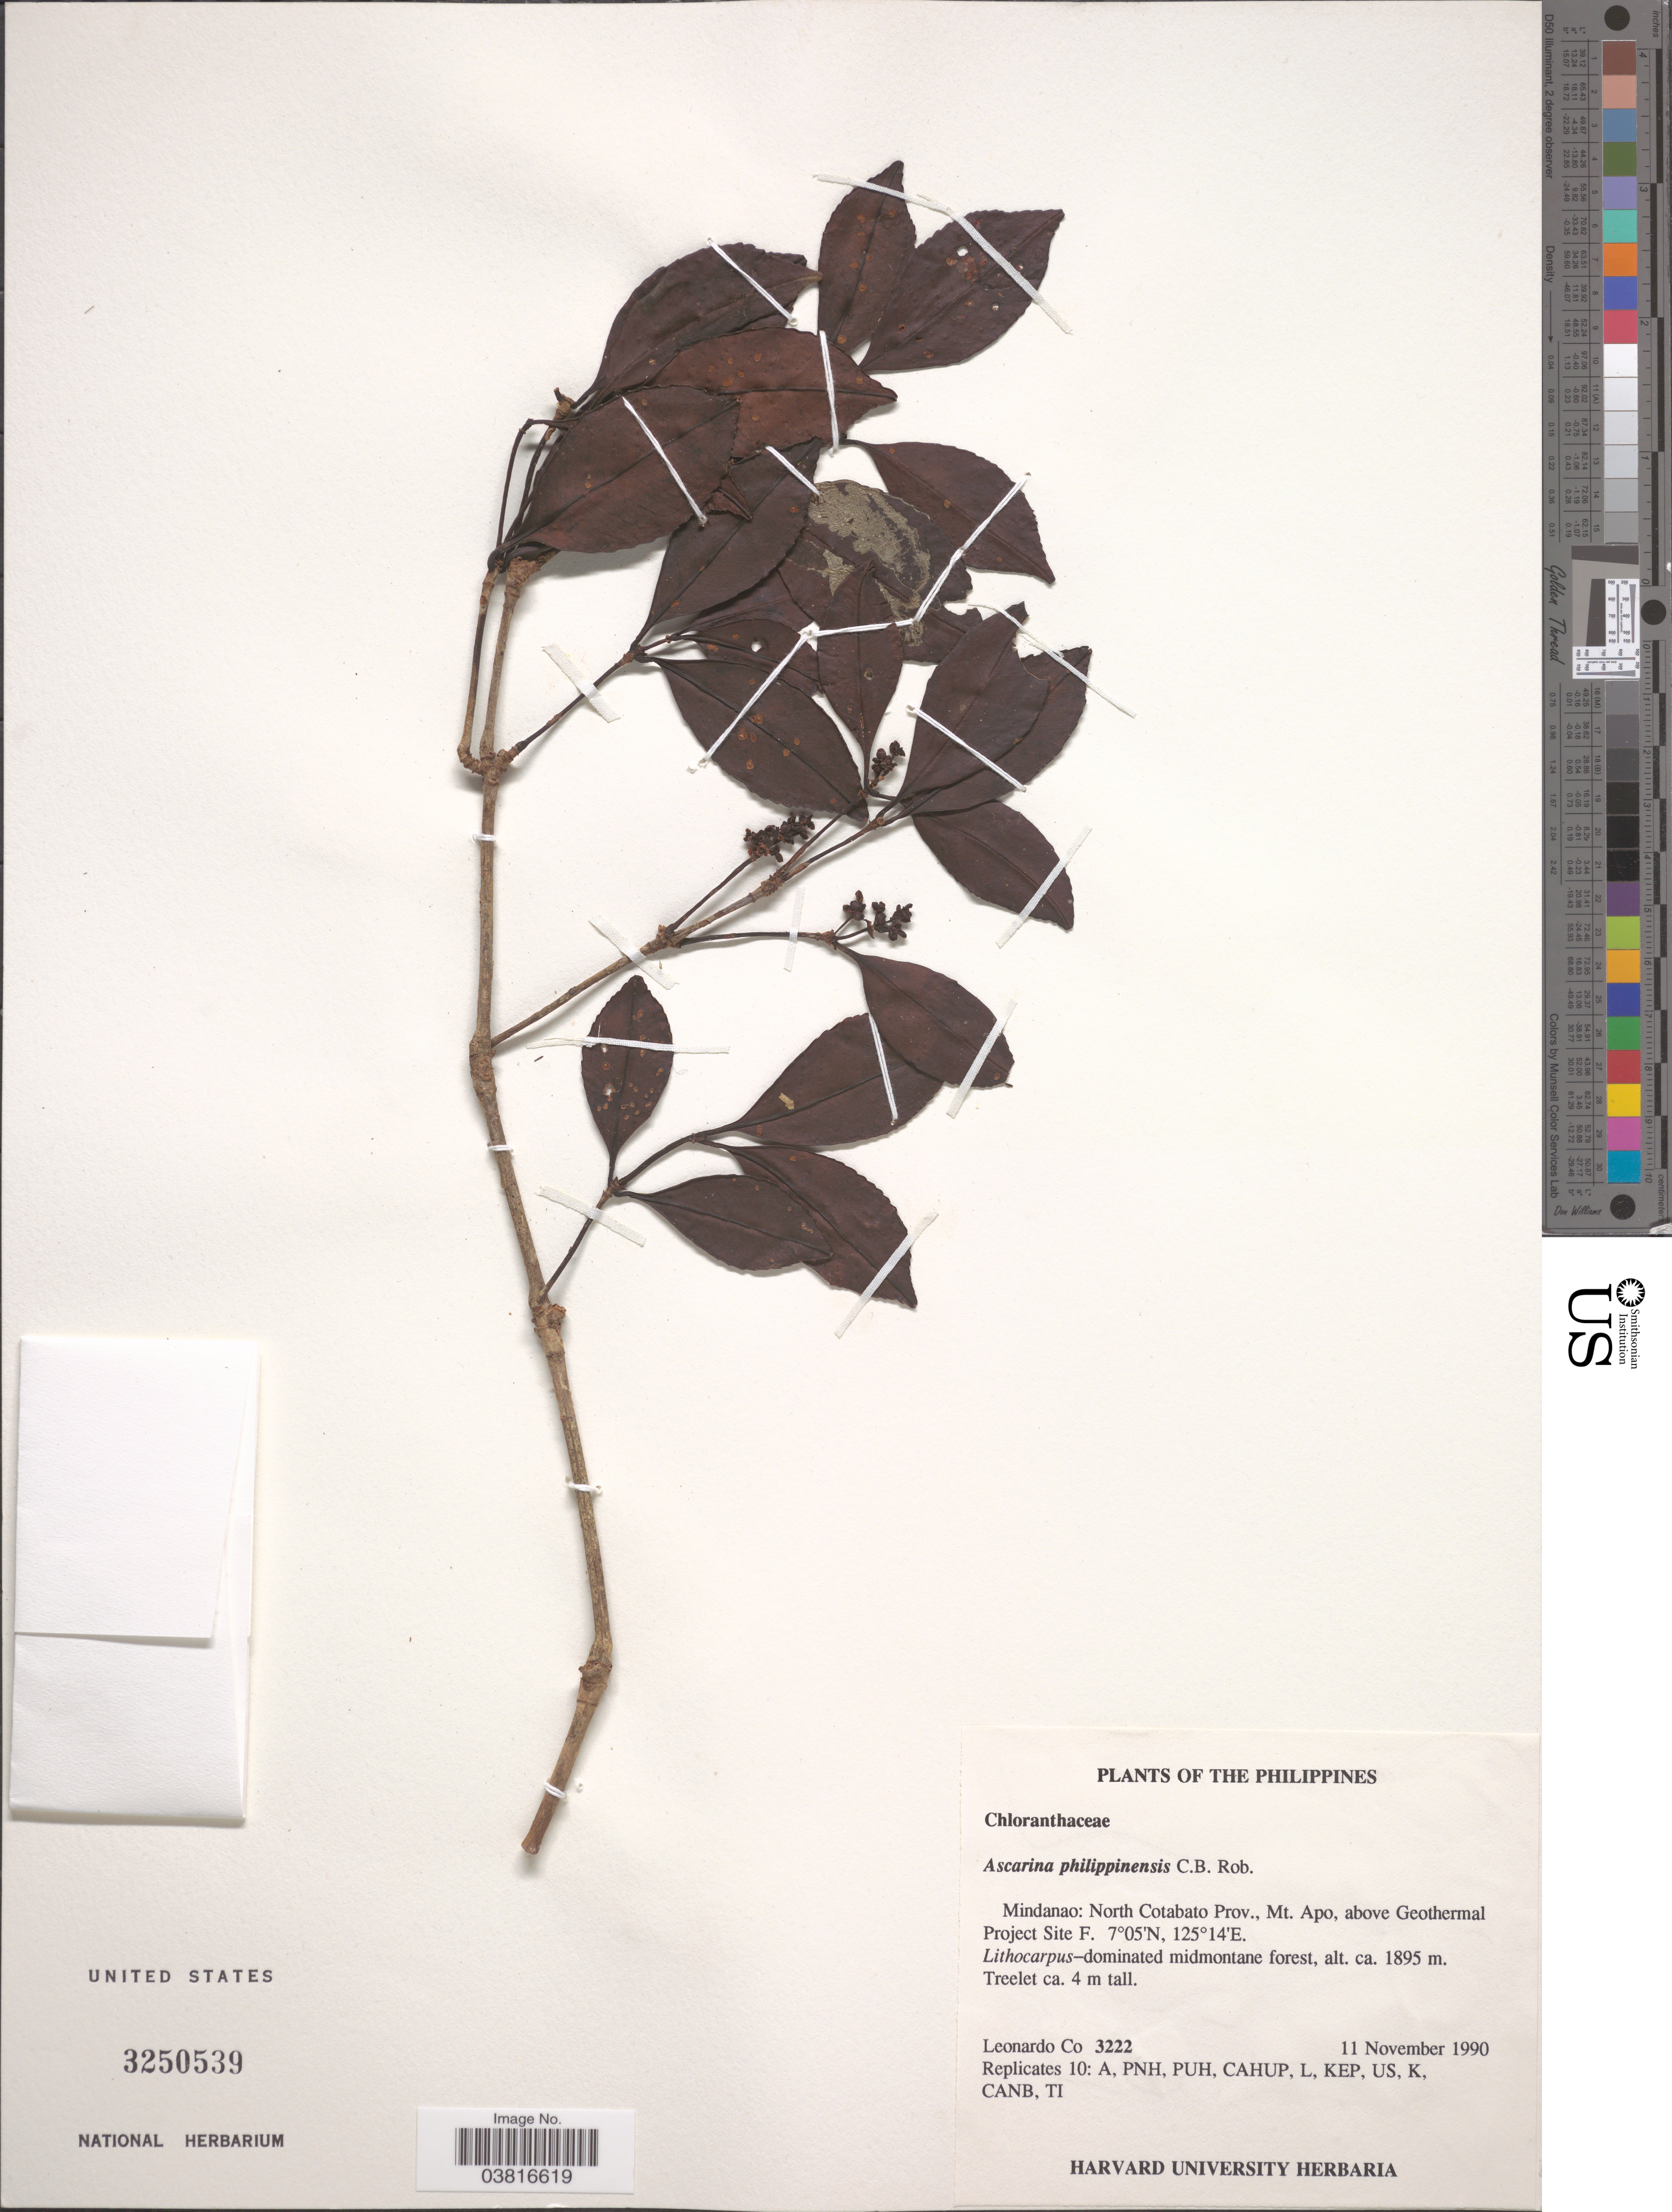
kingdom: Plantae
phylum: Tracheophyta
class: Magnoliopsida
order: Chloranthales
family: Chloranthaceae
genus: Ascarina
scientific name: Ascarina philippinensis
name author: C.B. Rob.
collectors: L. Co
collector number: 3222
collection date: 1990-11-11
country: Philippines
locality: Mindanao: North Cotabato Prov., Mt. Apo, above Geothermal Project Site F.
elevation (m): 1895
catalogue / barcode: US 3250539